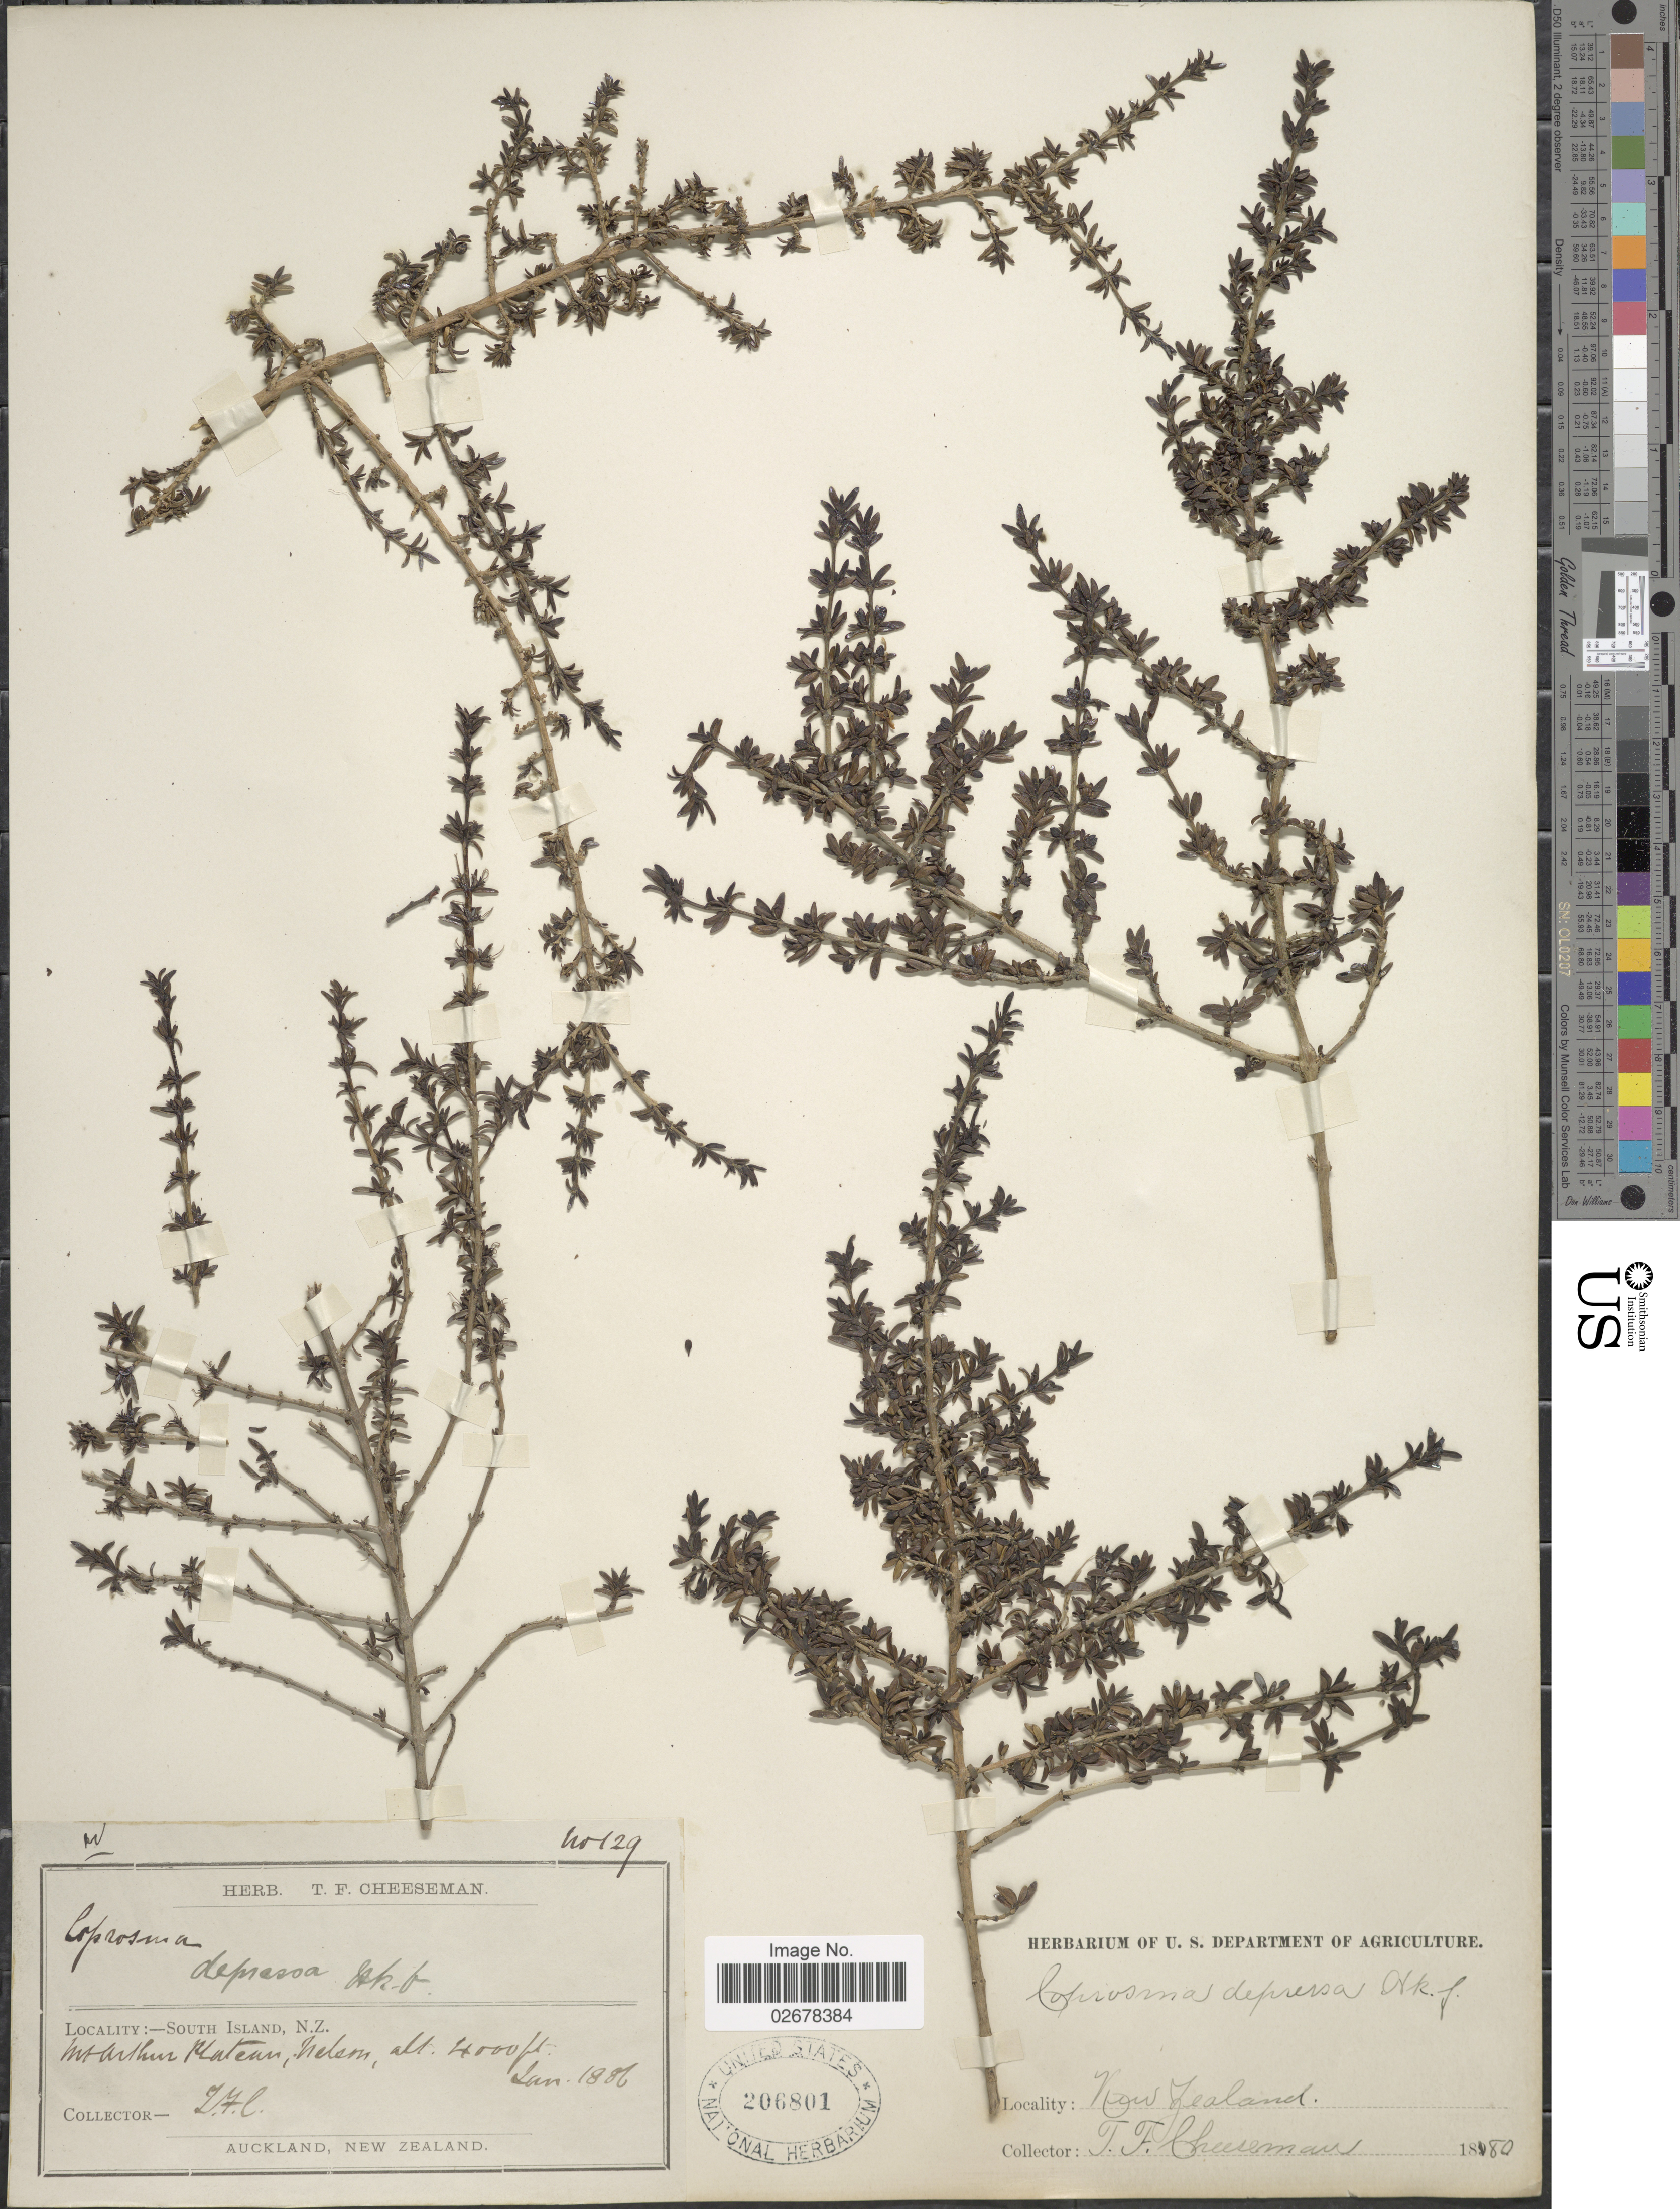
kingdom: Plantae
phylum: Tracheophyta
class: Magnoliopsida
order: Gentianales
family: Rubiaceae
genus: Coprosma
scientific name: Coprosma depressa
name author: Colenso & Hook. f.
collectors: T. F. Cheeseman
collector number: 129*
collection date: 1886-01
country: New Zealand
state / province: Nelson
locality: South Island, Mt. Arthur Plateau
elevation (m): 1219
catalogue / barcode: US 206801